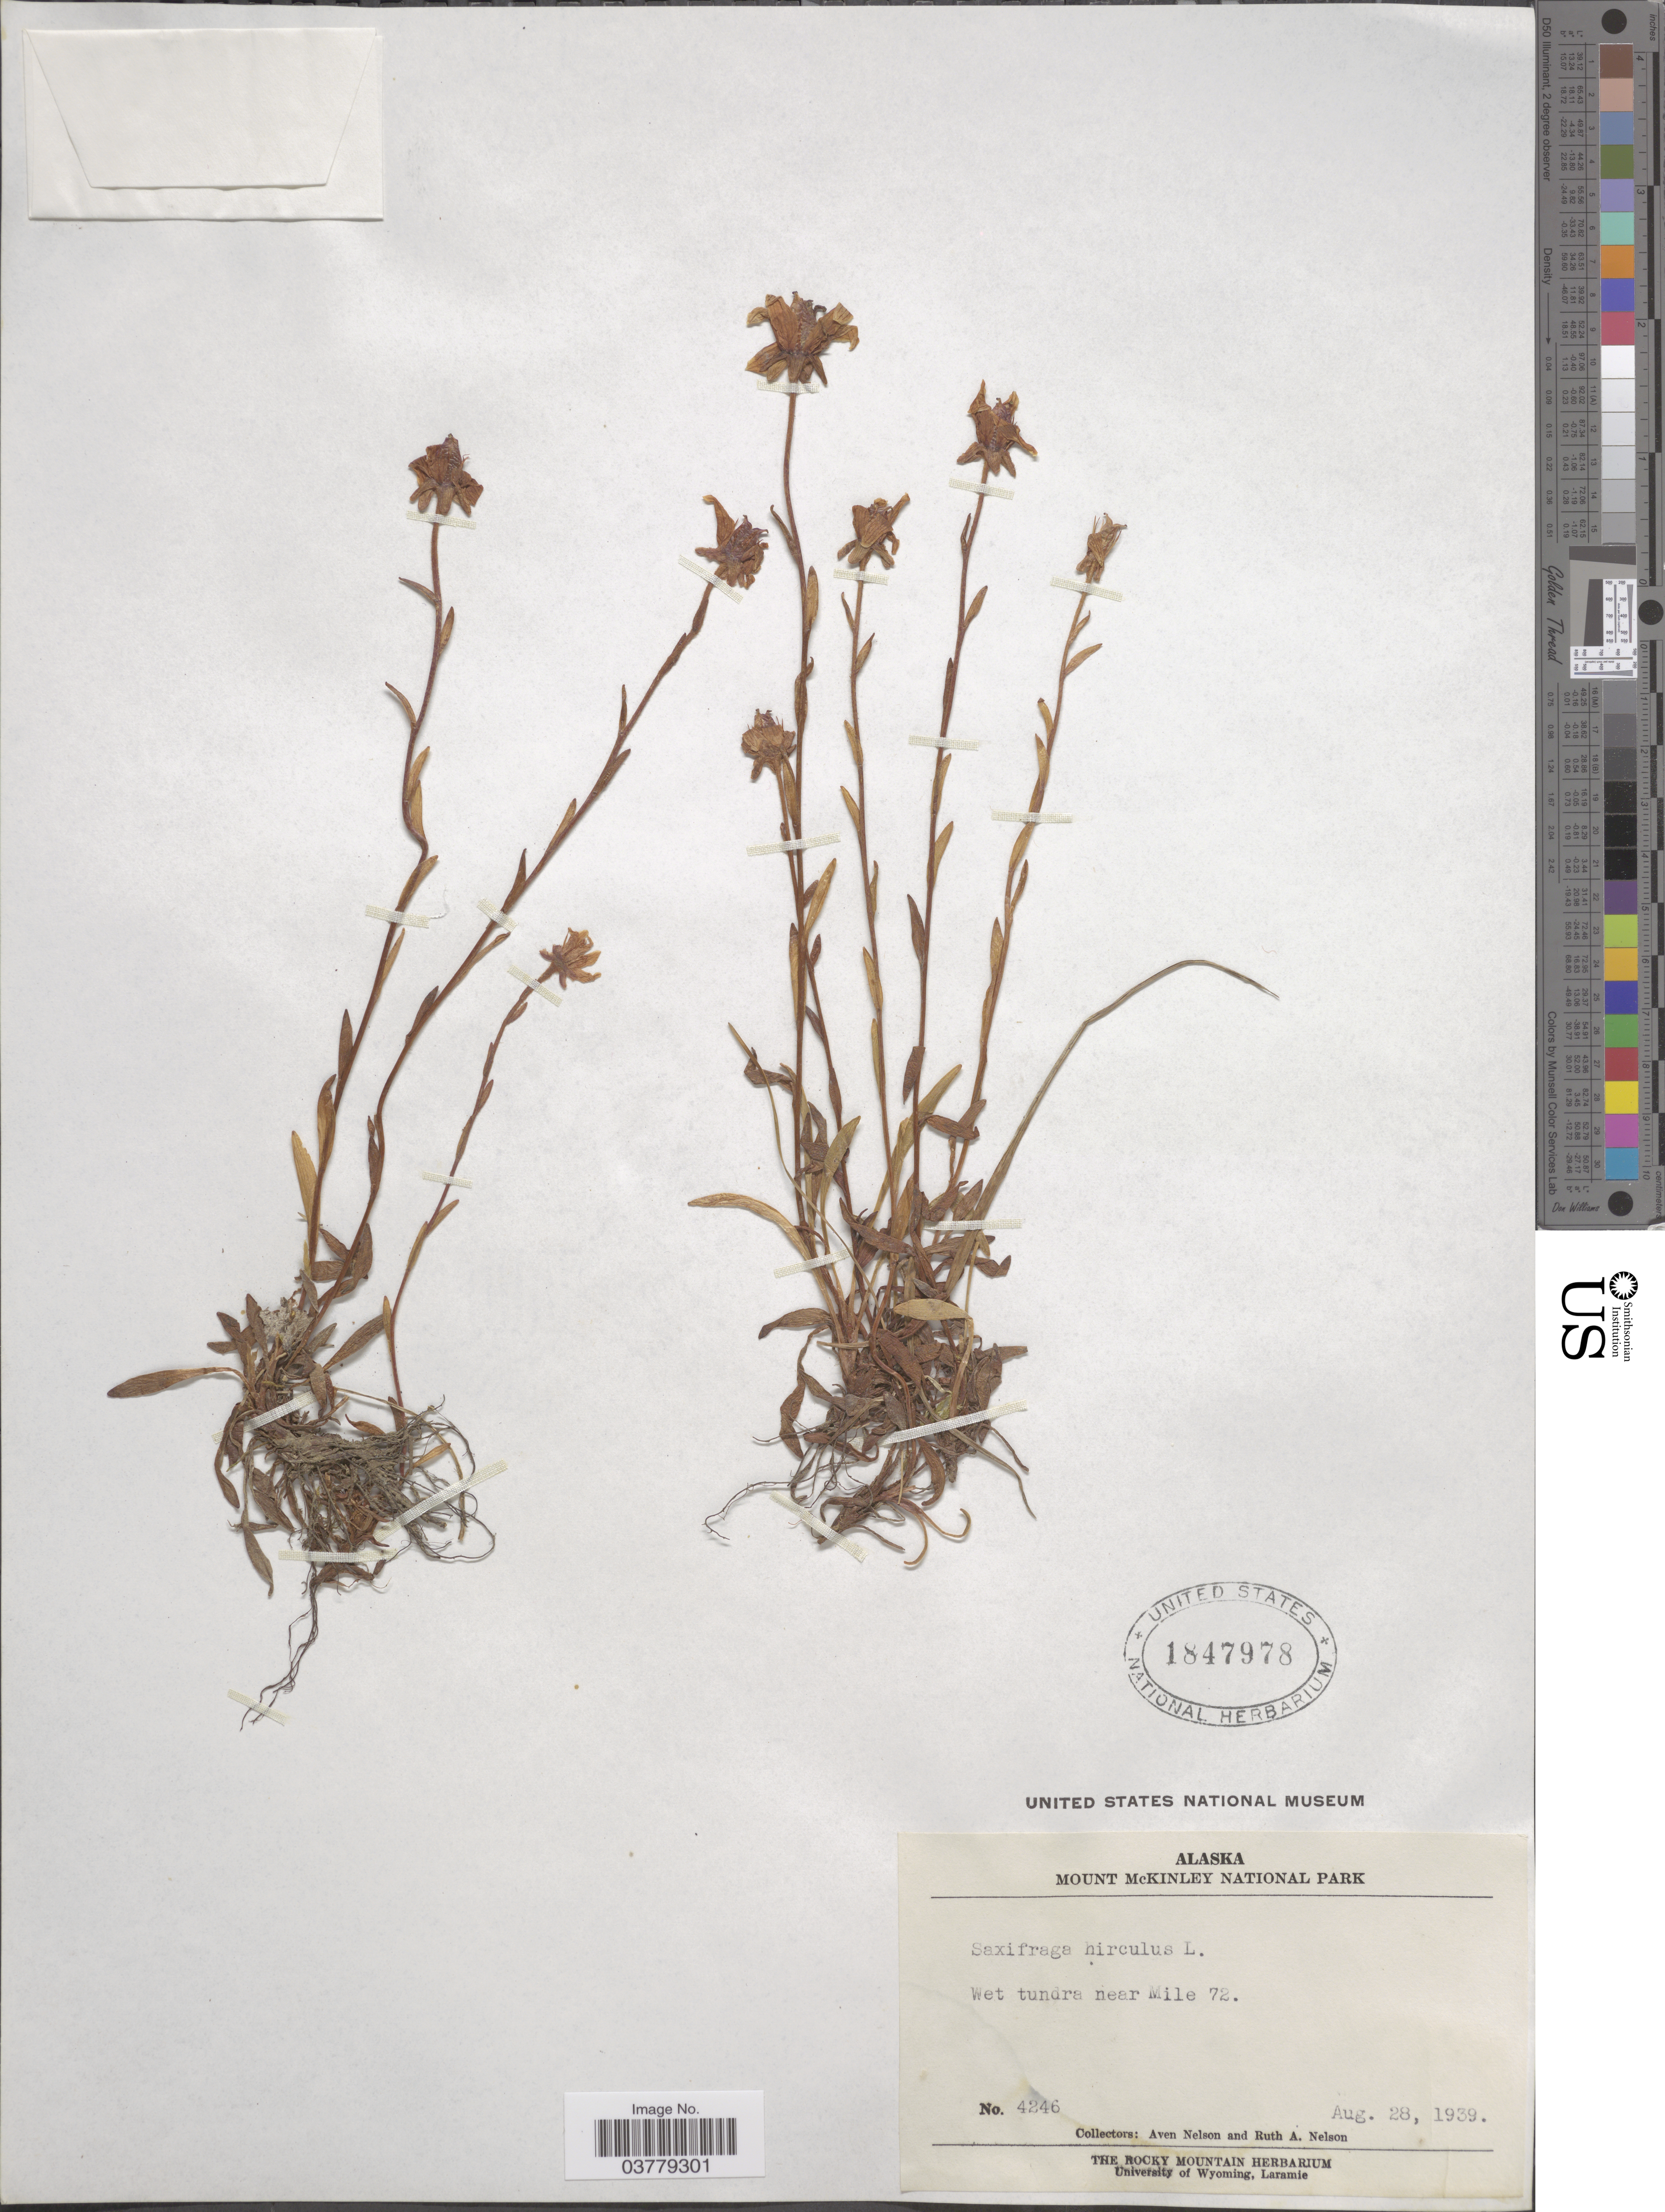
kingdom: Plantae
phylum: Tracheophyta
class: Magnoliopsida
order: Saxifragales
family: Saxifragaceae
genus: Saxifraga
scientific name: Saxifraga hirculus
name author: L.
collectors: A. Nelson & R. A. Nelson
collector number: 4246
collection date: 1939-08-28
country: United States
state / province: Alaska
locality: Mount McKinley National Park. Wet tundra near Mile 72.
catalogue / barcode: US 1847978